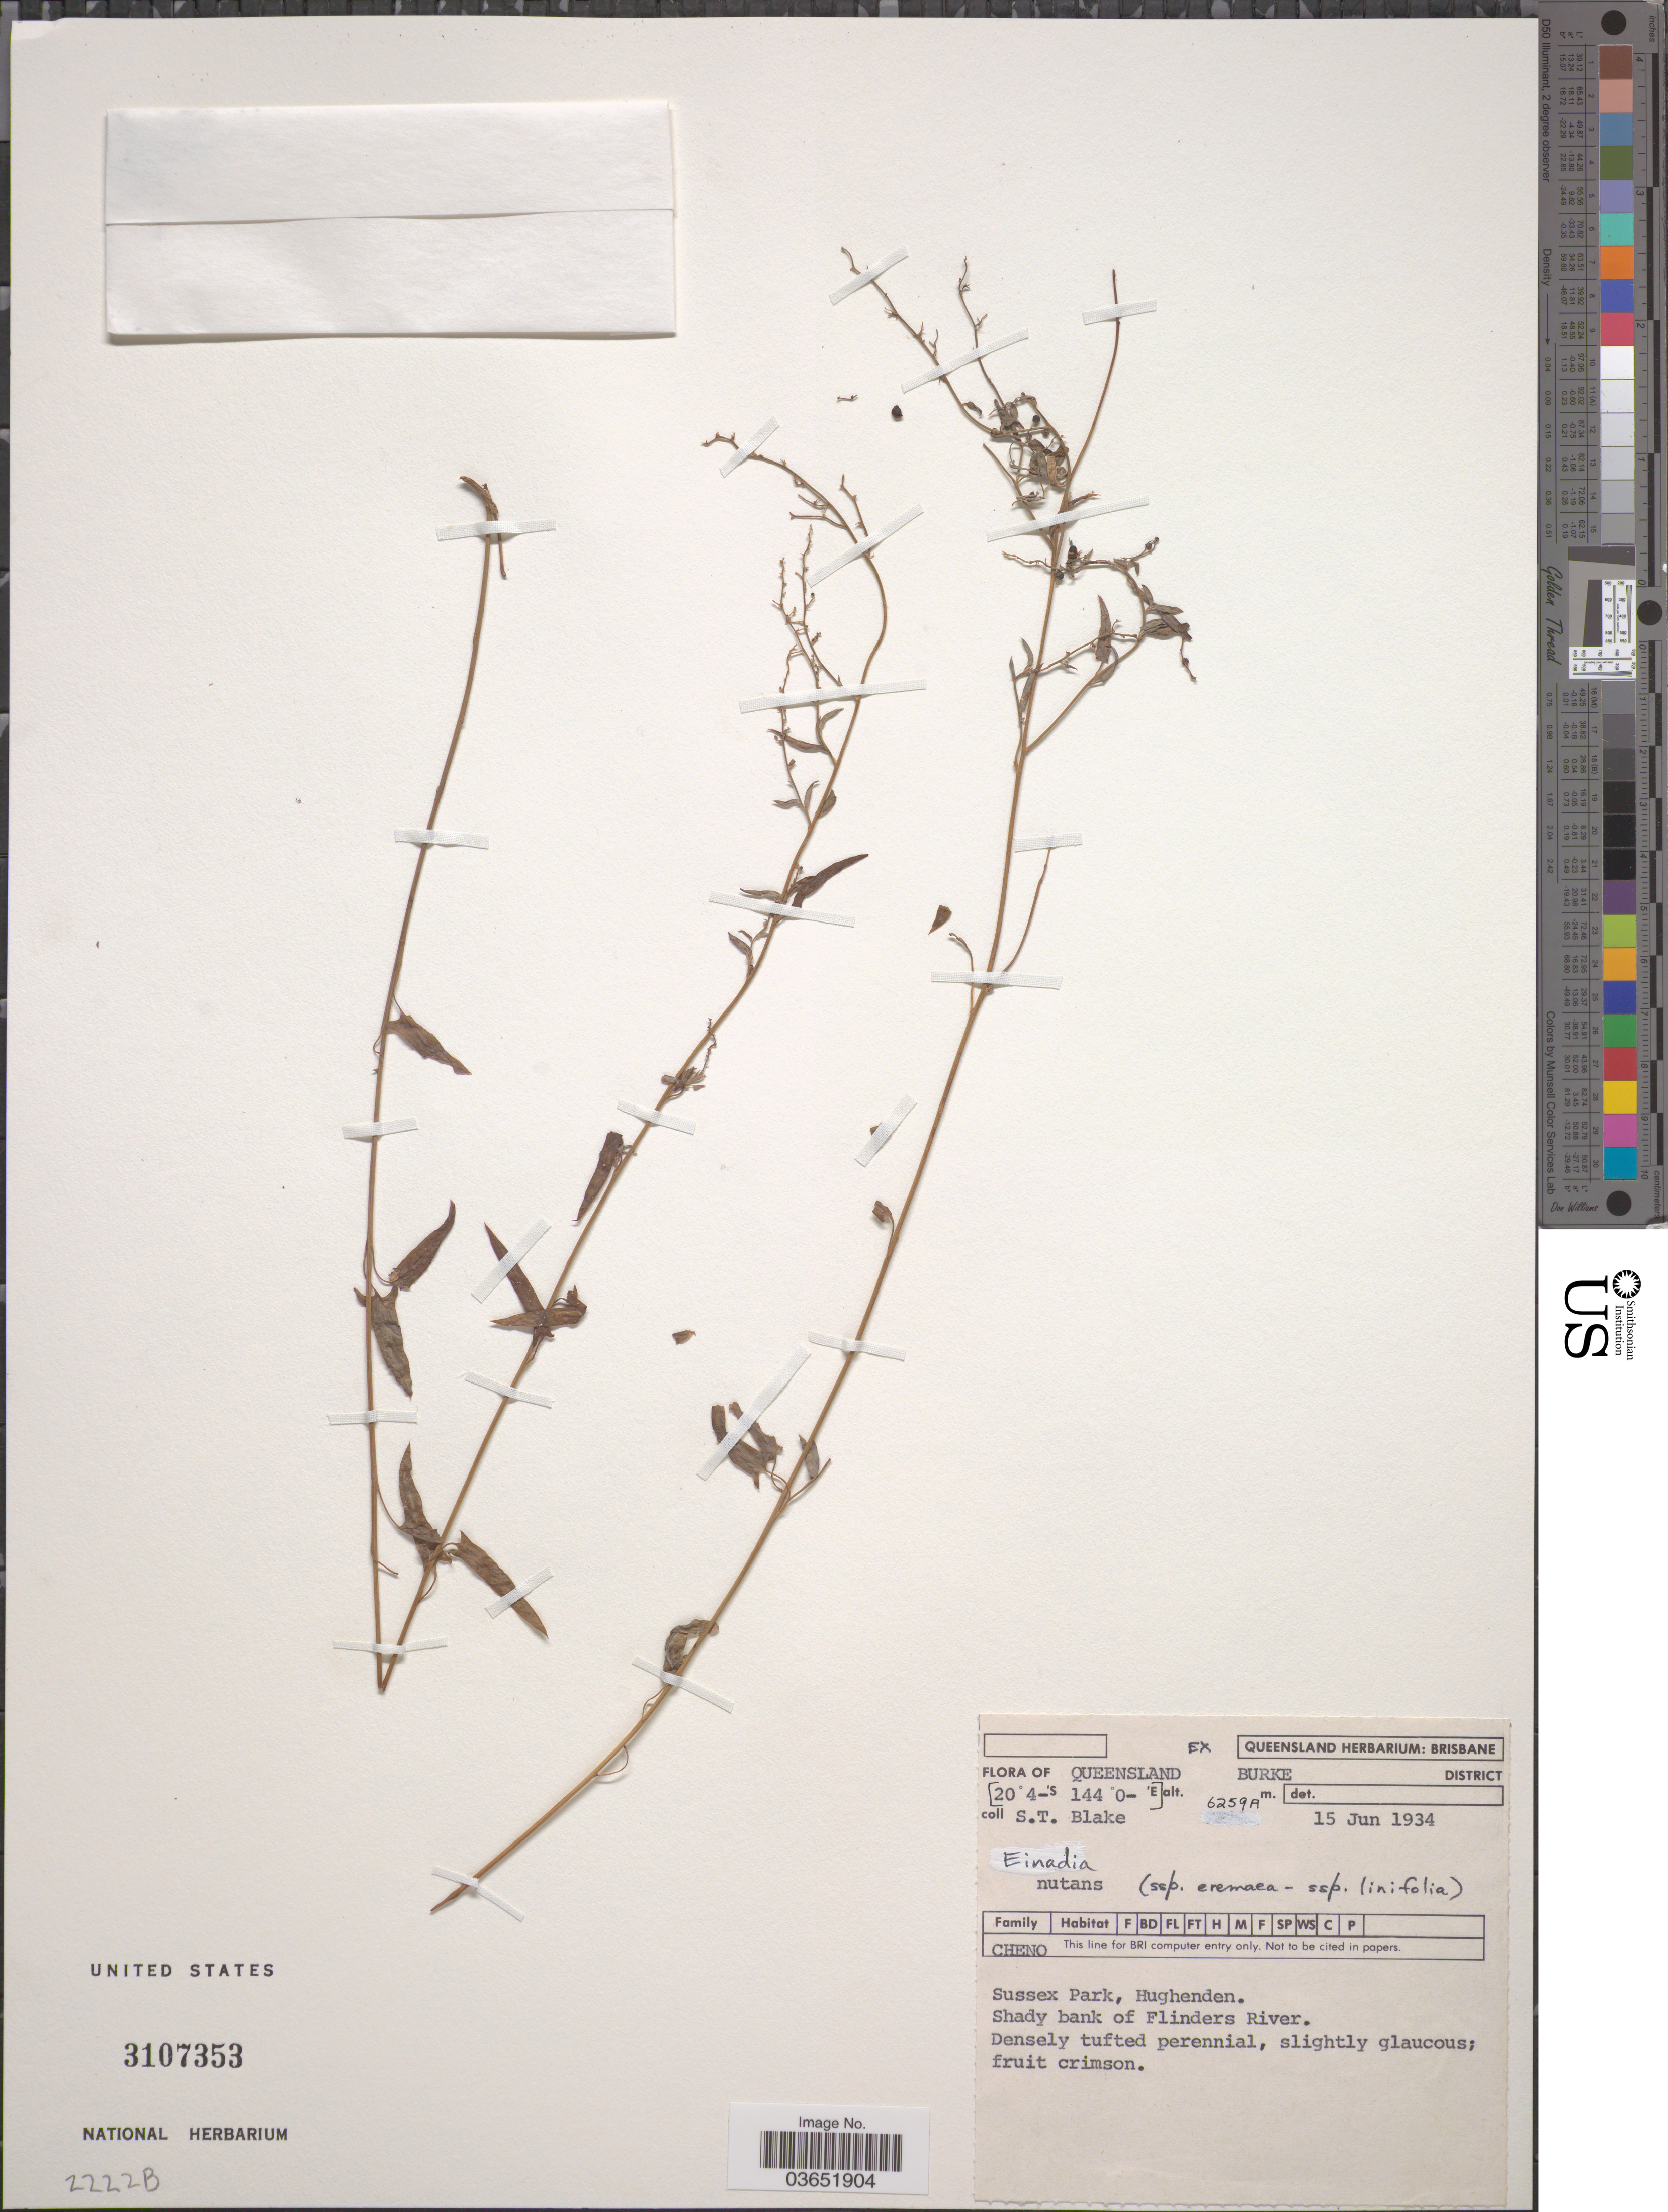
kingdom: Plantae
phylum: Tracheophyta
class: Magnoliopsida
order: Caryophyllales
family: Amaranthaceae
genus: Chenopodium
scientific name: Chenopodium nutans subsp. eremaeum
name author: (Paul G. Wilson) S. Fuentes & Borsch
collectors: S. T. Blake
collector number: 6259A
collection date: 1934-06-15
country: Australia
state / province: Queensland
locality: Burke District. Sussex Park, Hughenden. Shady bank of Flinders River.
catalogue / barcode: US 3107353